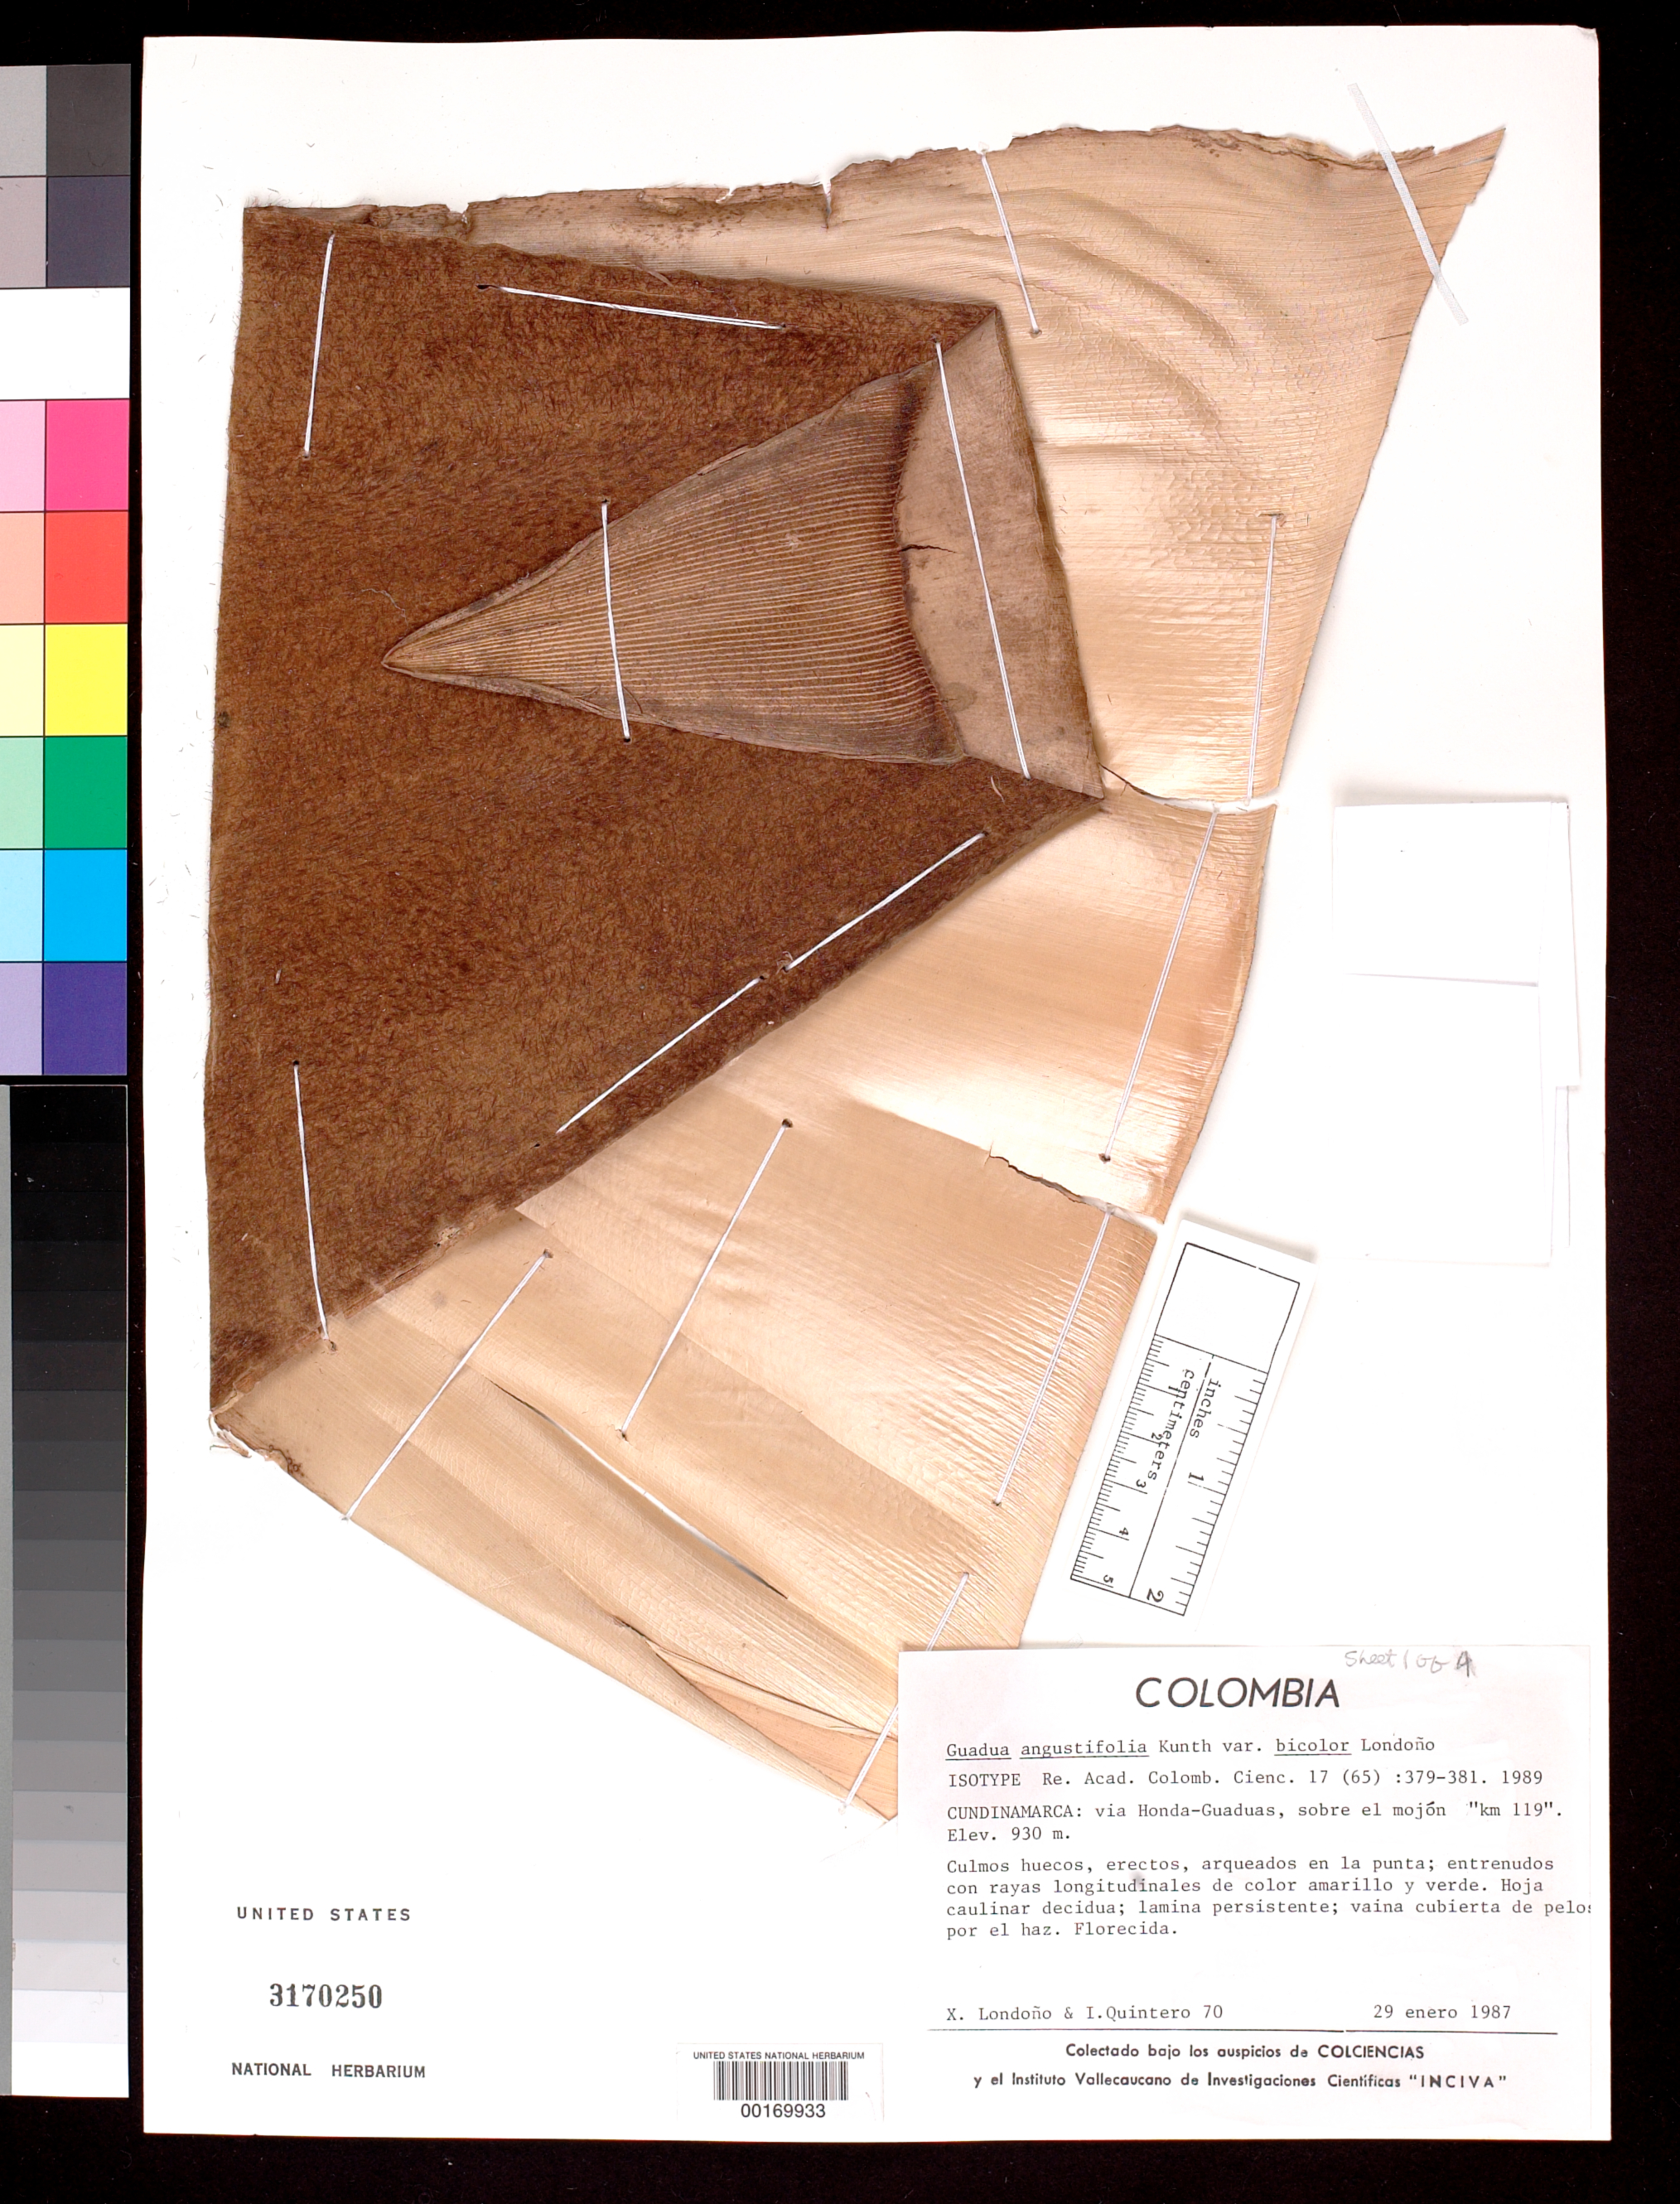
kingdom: Plantae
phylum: Tracheophyta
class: Liliopsida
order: Poales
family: Poaceae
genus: Guadua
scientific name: Guadua angustifolia var. bicolor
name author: Londoño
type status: Isotype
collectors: X. Londoño & I. Quintero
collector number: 70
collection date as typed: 29 Jan 1987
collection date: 1987-01-29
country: Colombia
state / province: Cundinamarca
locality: Via Honda-Guaduas, around marker km 119.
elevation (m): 930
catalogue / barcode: US 3170250